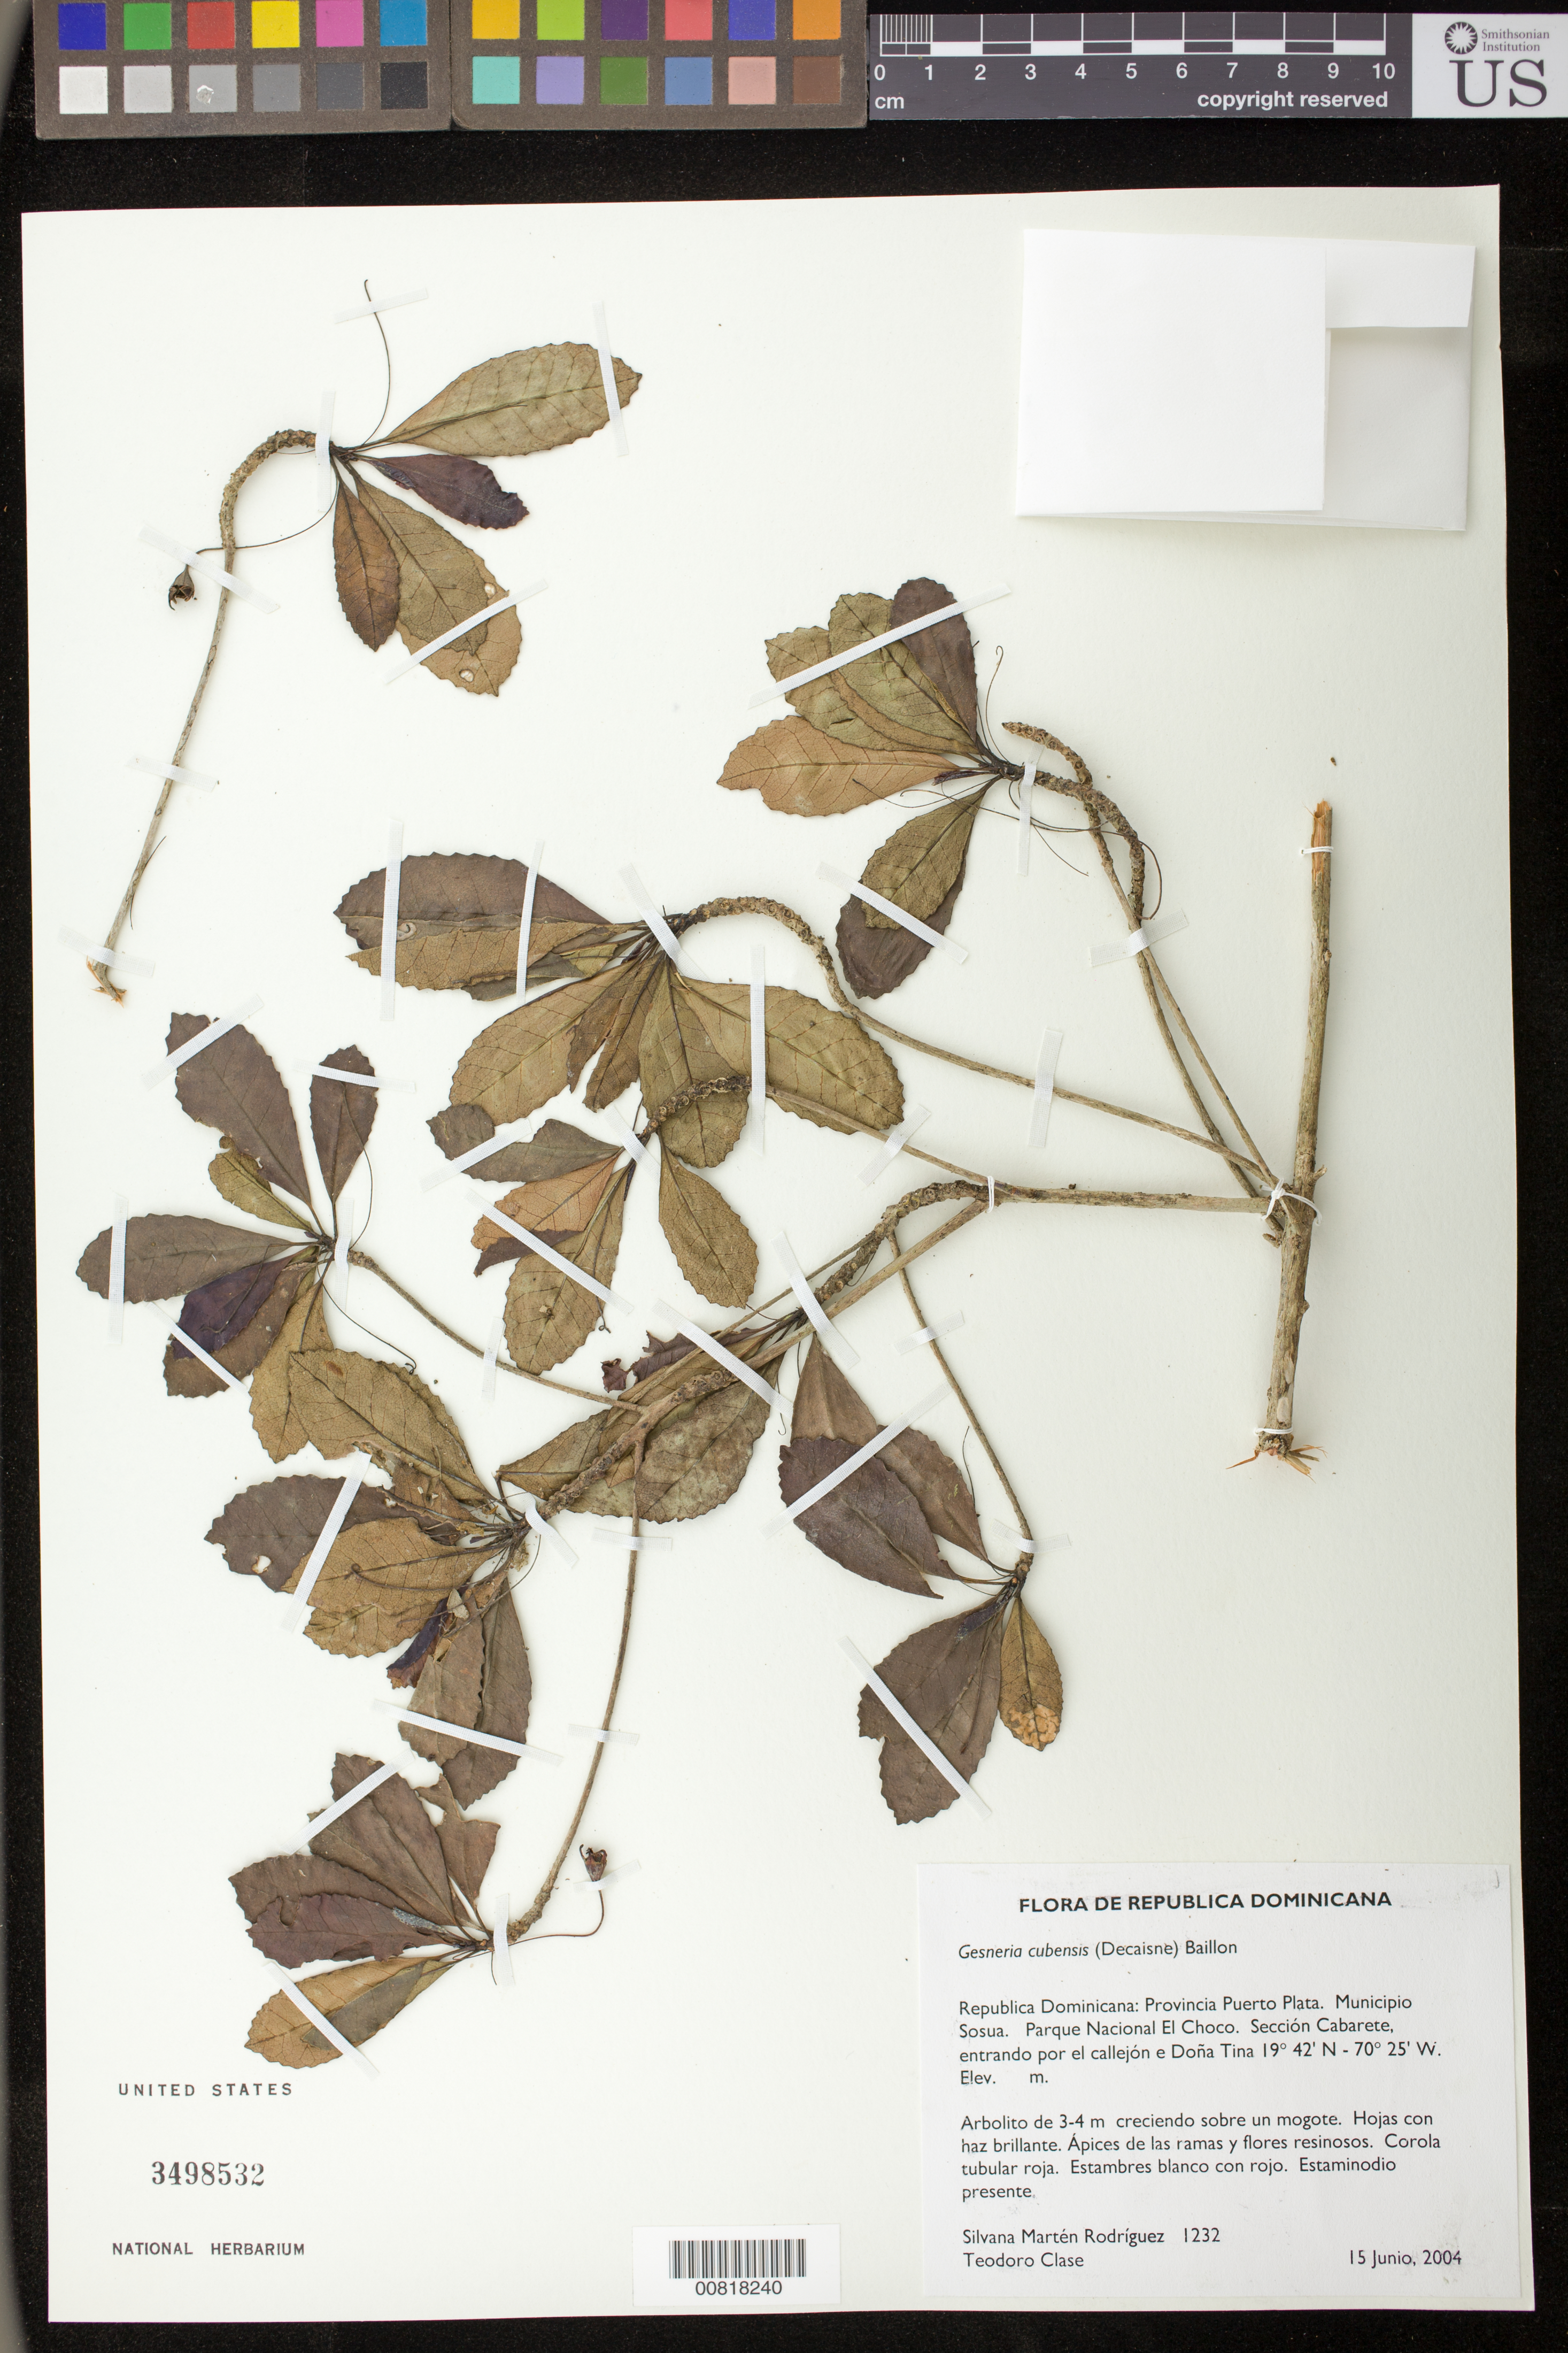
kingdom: Plantae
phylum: Tracheophyta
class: Magnoliopsida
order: Lamiales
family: Gesneriaceae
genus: Gesneria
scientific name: Gesneria cubensis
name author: (Decne.) Baill.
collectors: S. Martén-Rodríguez & T. Clase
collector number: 1232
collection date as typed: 15 Jun 2004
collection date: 2004-06-15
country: Dominican Republic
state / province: Puerto Plata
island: Hispaniola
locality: Republica Dominicana: Provincia Puerto Plata. Municipio Sosua. Parque Nacional El Choco. Sección Cabarete, entrando por el callejón e Doña Tina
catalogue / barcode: US 3498532